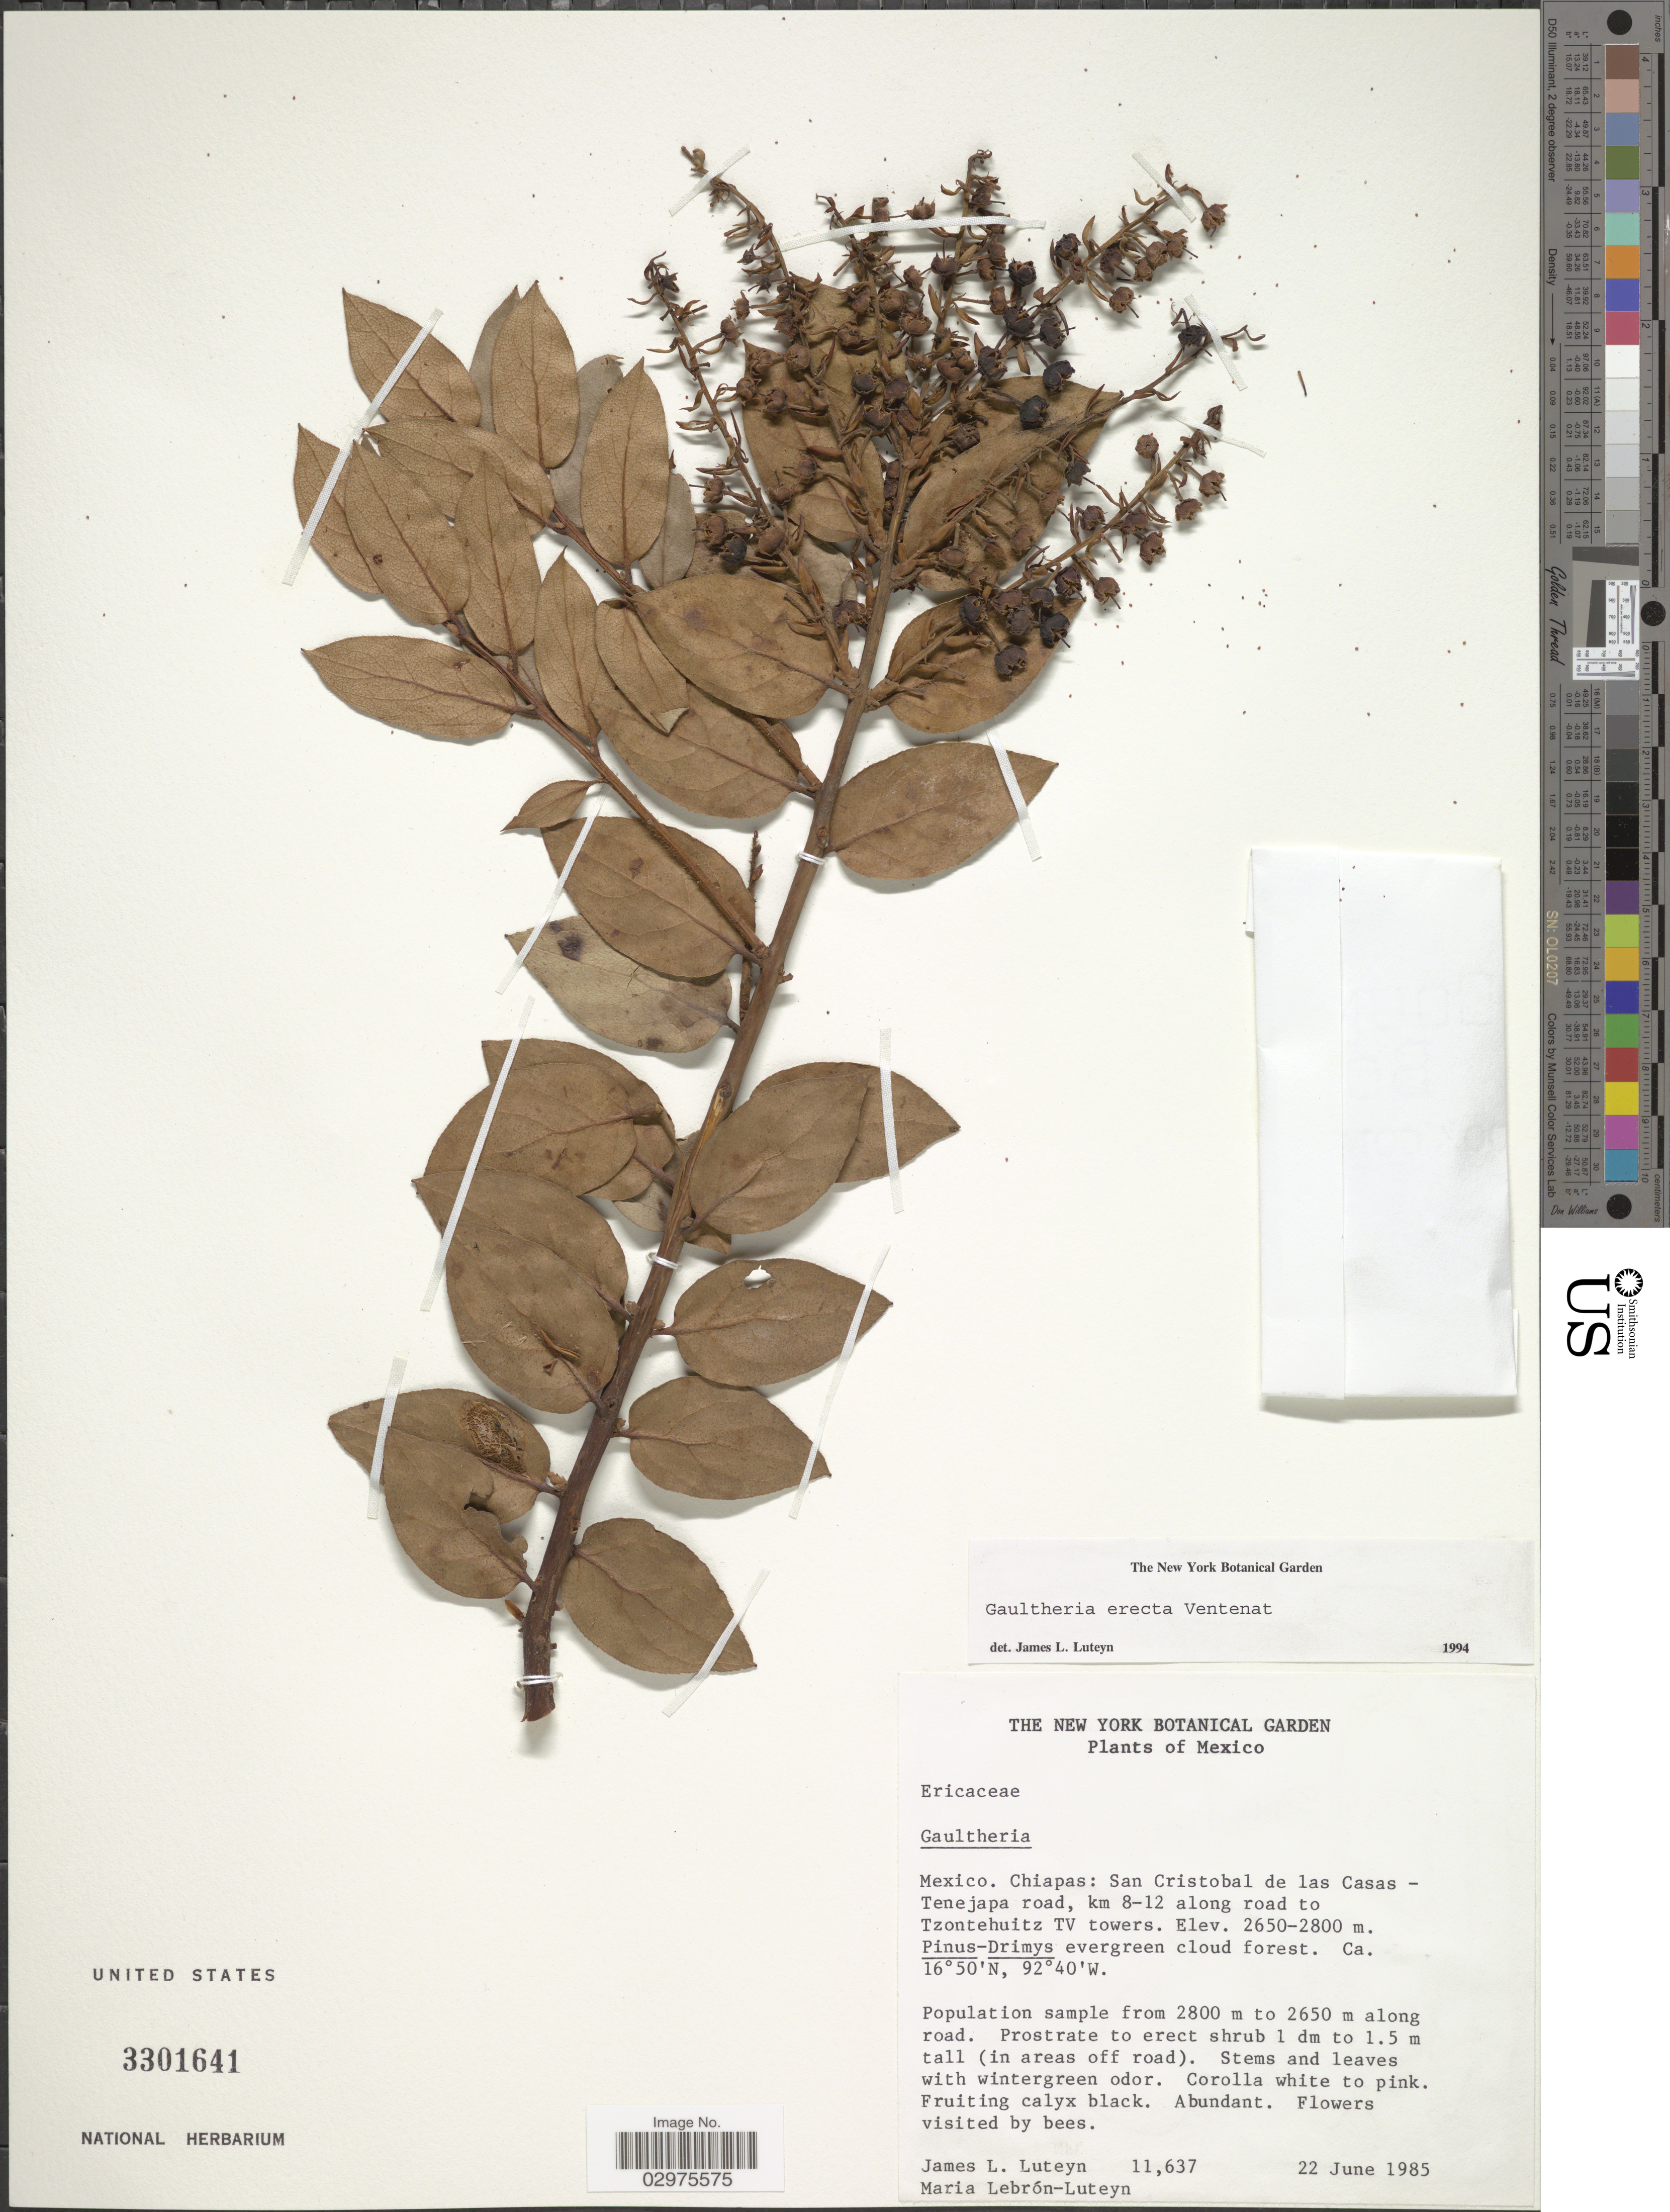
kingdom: Plantae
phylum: Tracheophyta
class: Magnoliopsida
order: Ericales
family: Ericaceae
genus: Gaultheria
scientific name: Gaultheria erecta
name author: Vent.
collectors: J. L. Luteyn & M. L. Lebrón-Luteyn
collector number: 11637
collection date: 1985-06-22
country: Mexico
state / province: Chiapas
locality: San Cristobal de las Casas - Tenejapa road, km 8-12 along road to Tzontehuitz TV towers.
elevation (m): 2650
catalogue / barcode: US 3301641